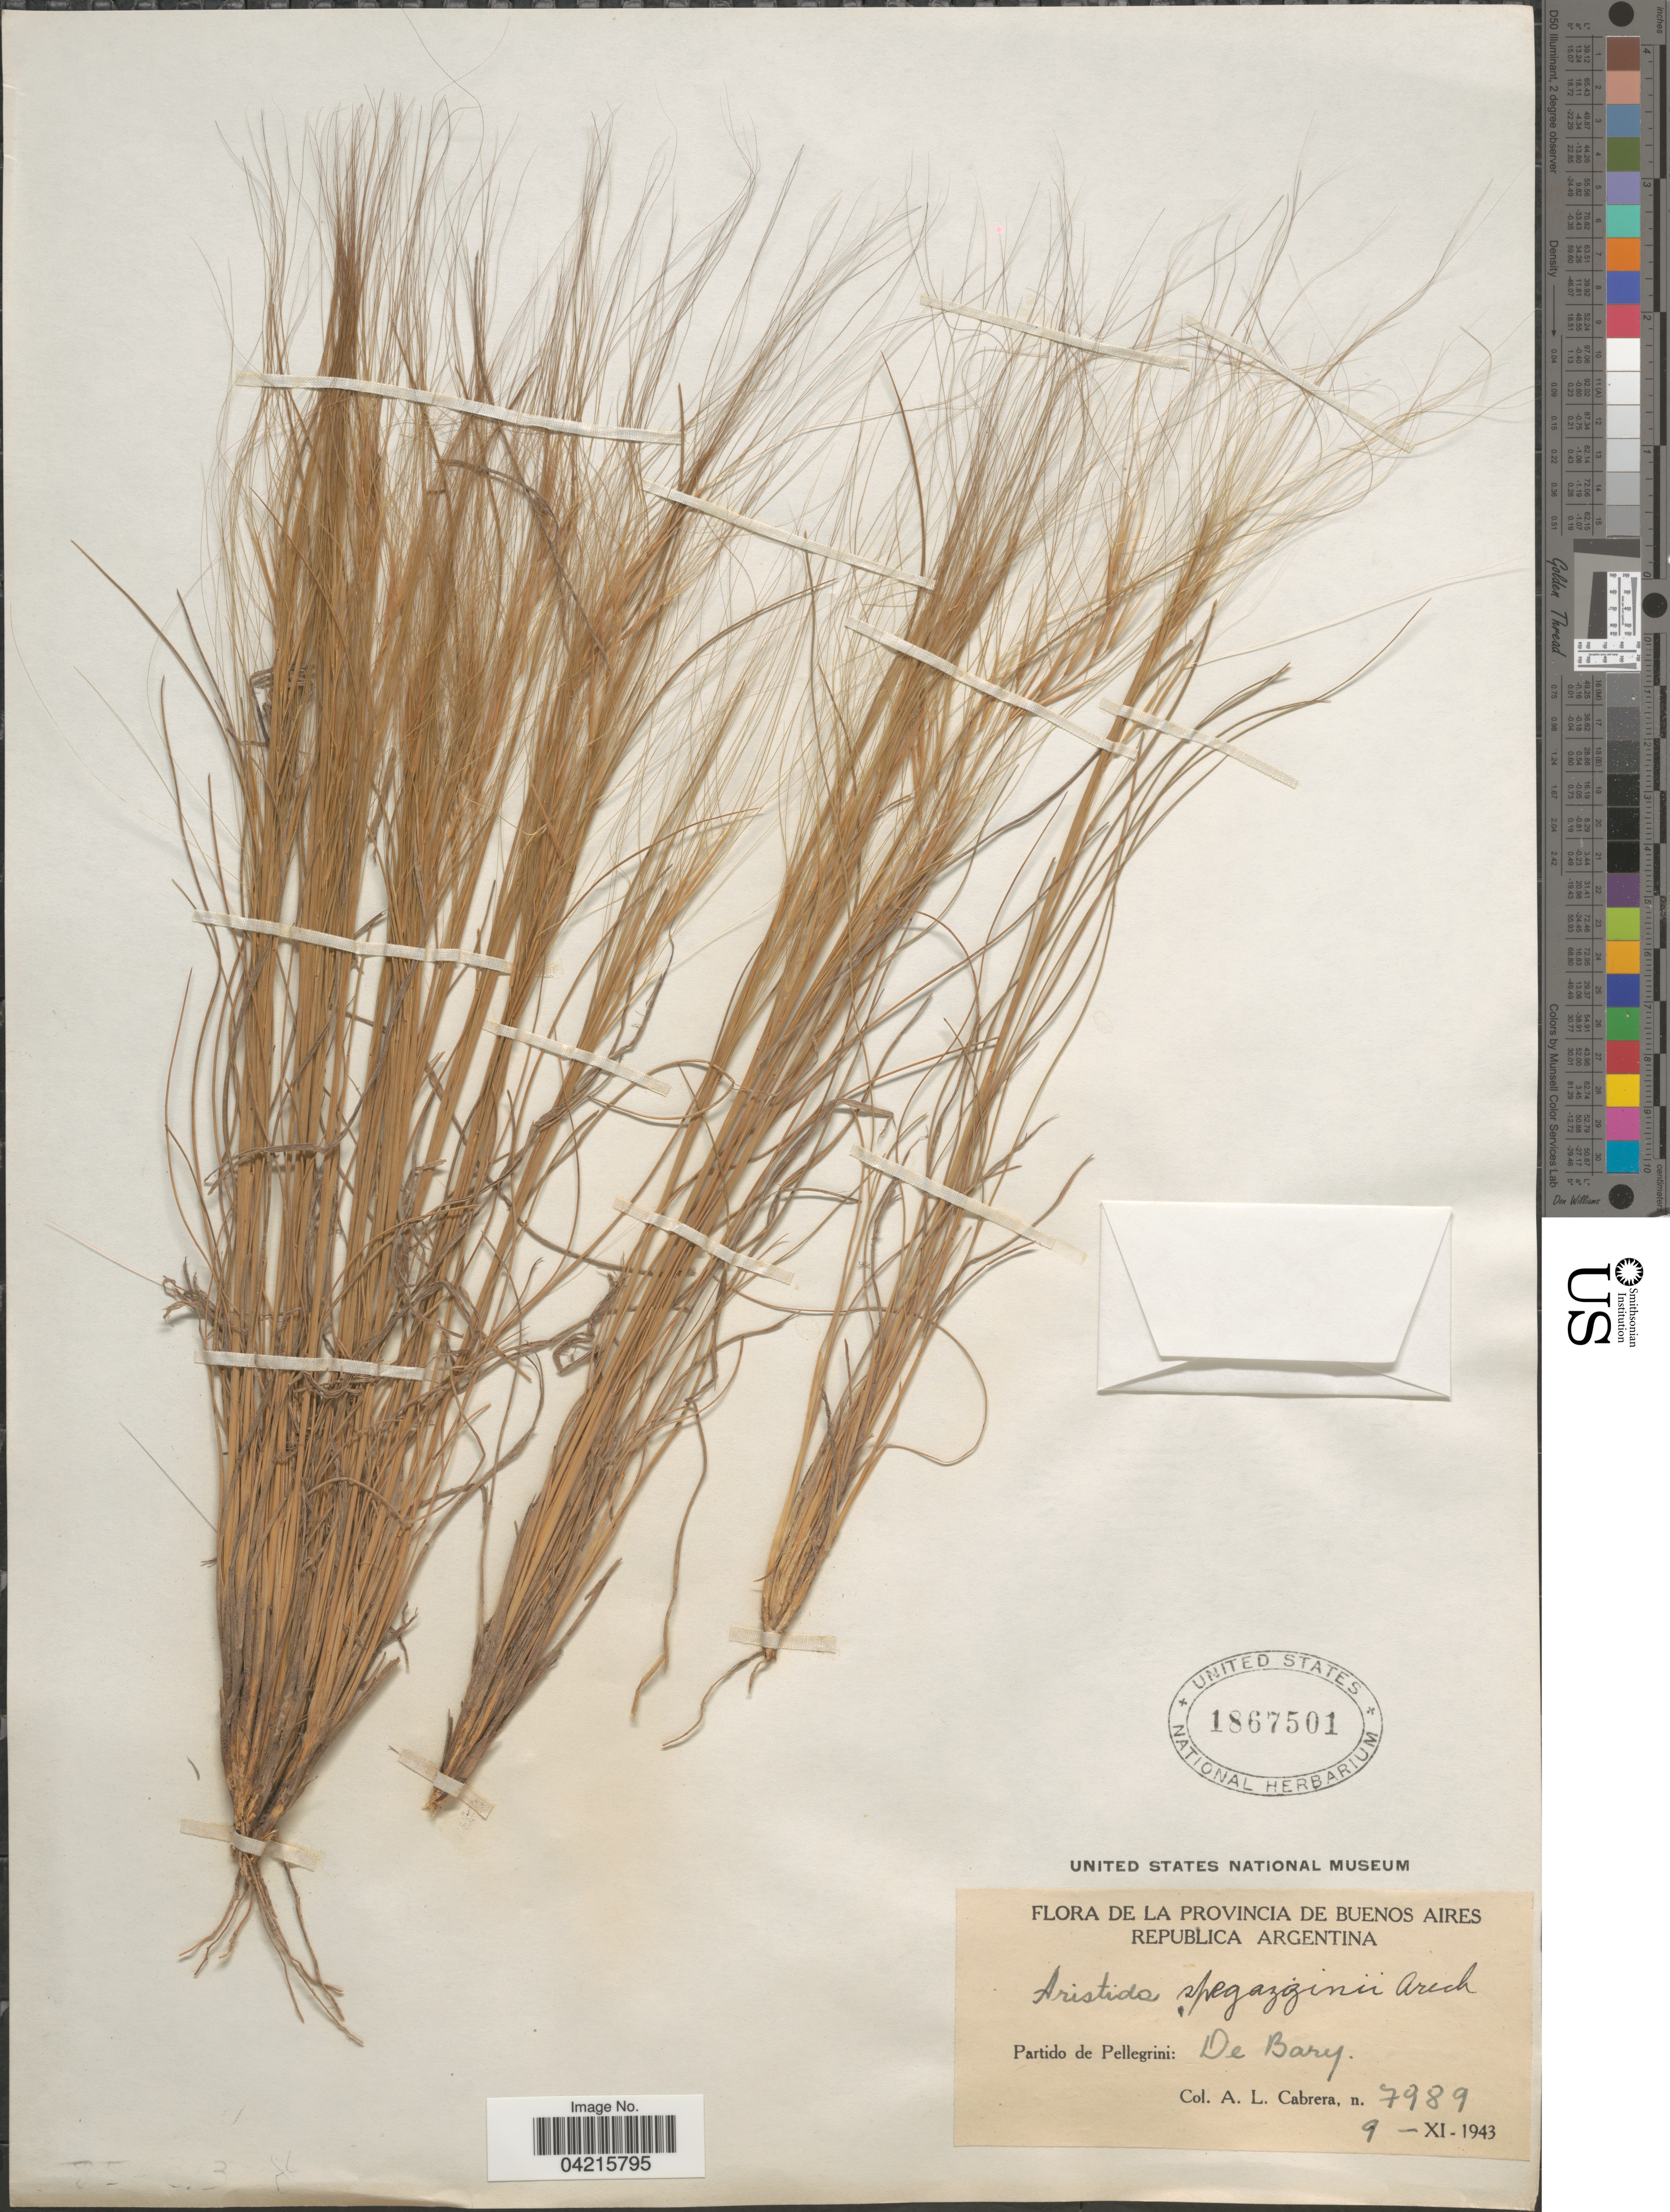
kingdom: Plantae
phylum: Tracheophyta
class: Liliopsida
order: Poales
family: Poaceae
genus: Aristida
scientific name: Aristida spegazzinii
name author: Arechav.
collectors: A. L. Cabrera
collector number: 7989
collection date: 1943-11-09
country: Argentina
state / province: Buenos Aires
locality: Partido de Pellegrini: De Bary.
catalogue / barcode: US 1867501